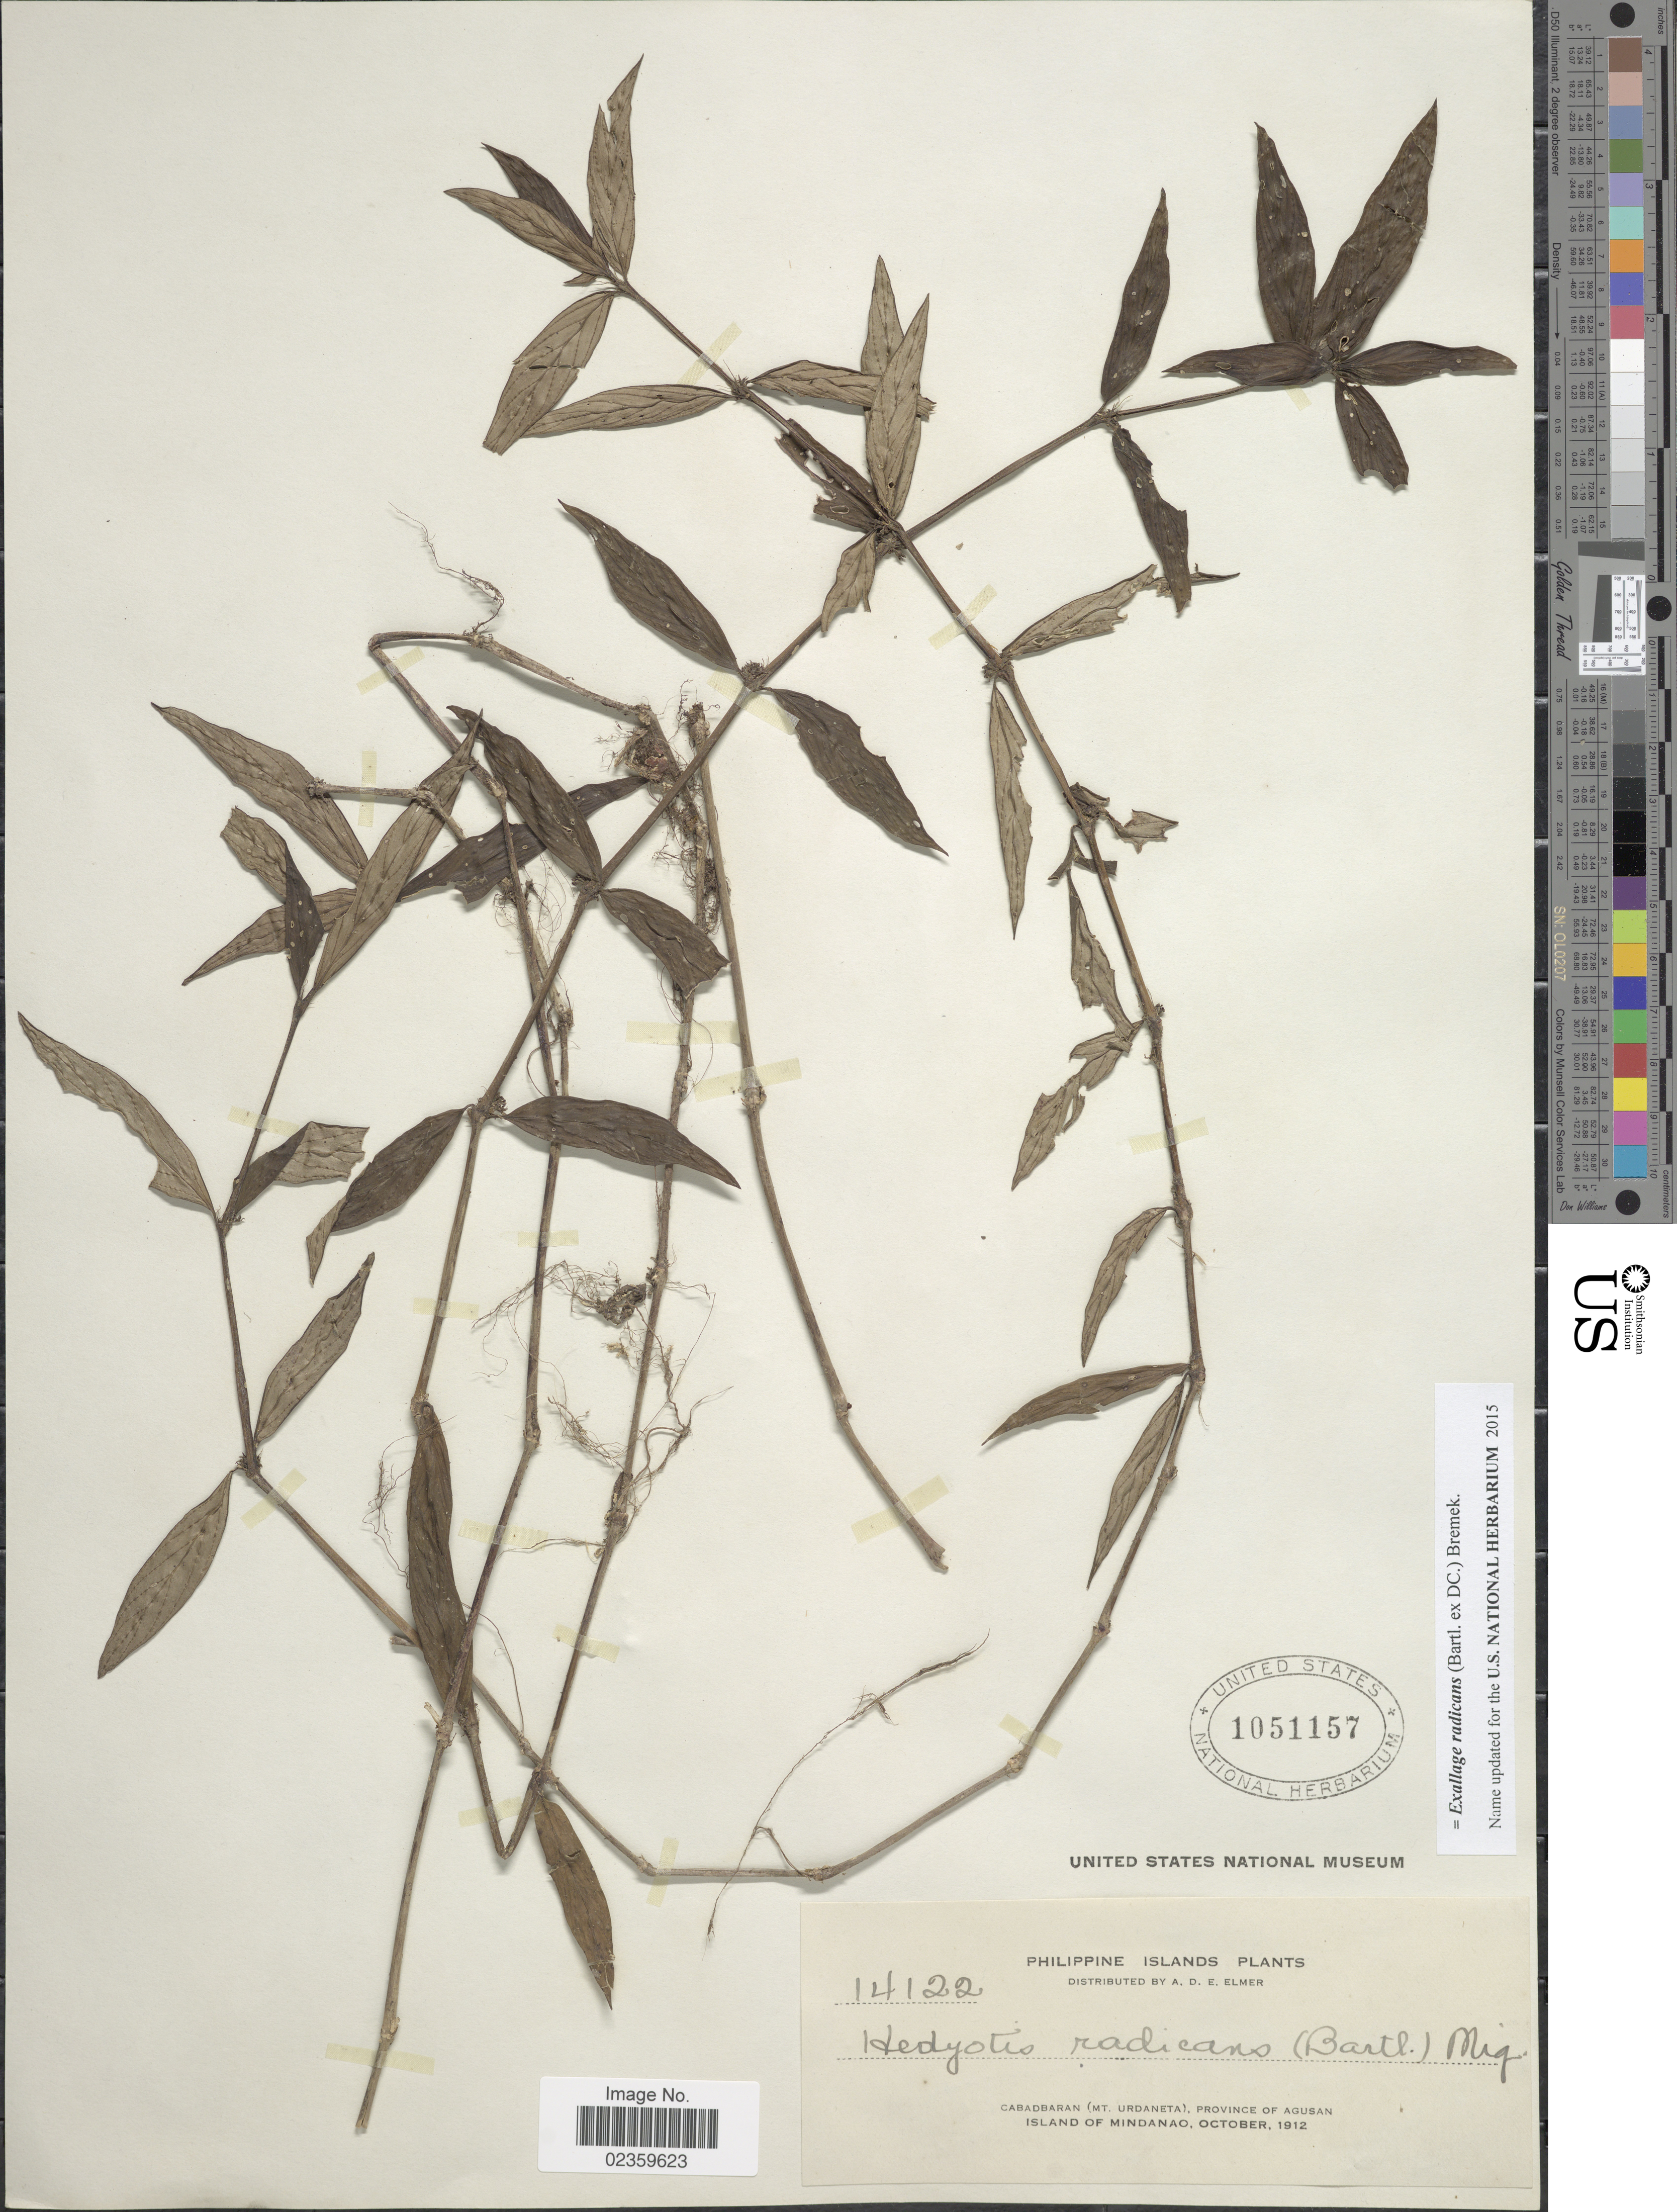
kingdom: Plantae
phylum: Tracheophyta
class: Magnoliopsida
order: Gentianales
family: Rubiaceae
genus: Exallage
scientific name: Exallage radicans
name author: (Bartl. ex DC.) Bremek.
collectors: A. D. E. Elmer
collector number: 14122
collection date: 1912-10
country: Philippines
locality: Philippine Islands. Cabadbaran (Mt. Urdaneta), Province of Agusan. Island of Mindanao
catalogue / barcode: US 1051157